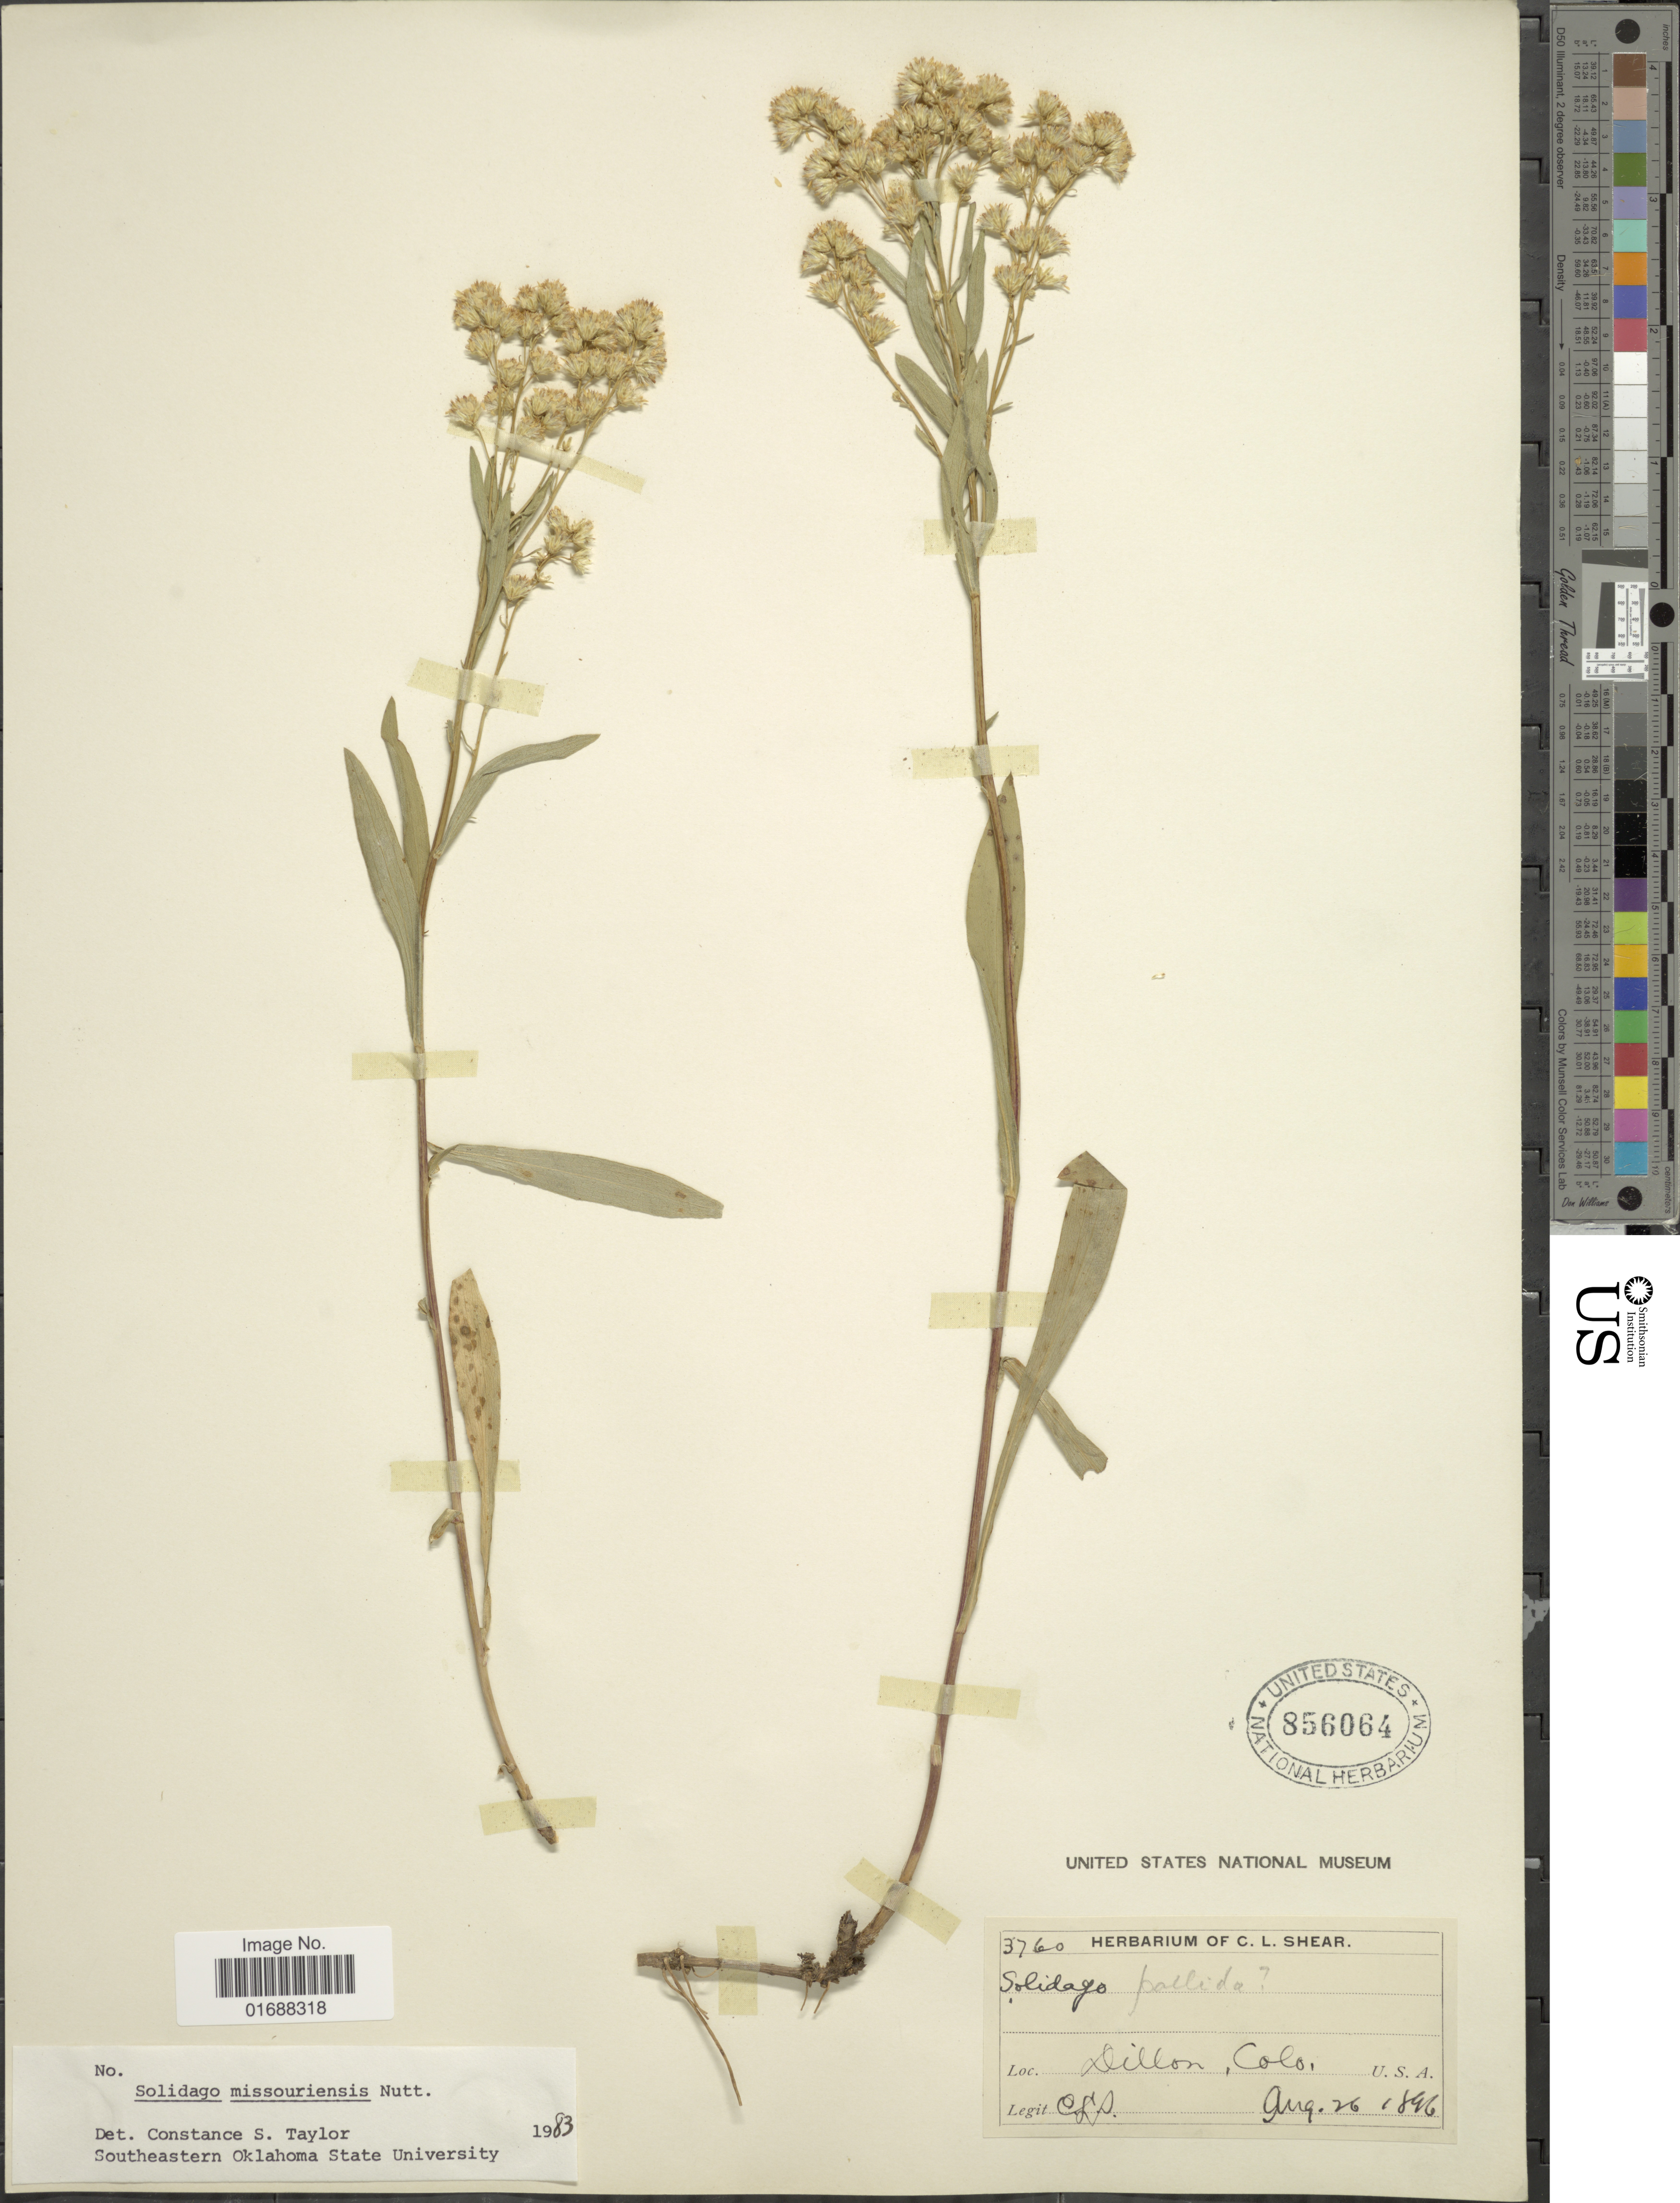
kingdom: Plantae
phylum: Tracheophyta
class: Magnoliopsida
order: Asterales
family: Asteraceae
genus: Solidago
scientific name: Solidago missouriensis var. missouriensis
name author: Nutt.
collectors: C. L. Shear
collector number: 3760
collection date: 1896-08-26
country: United States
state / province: Colorado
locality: Dillon, Colo.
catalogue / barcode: US 856064